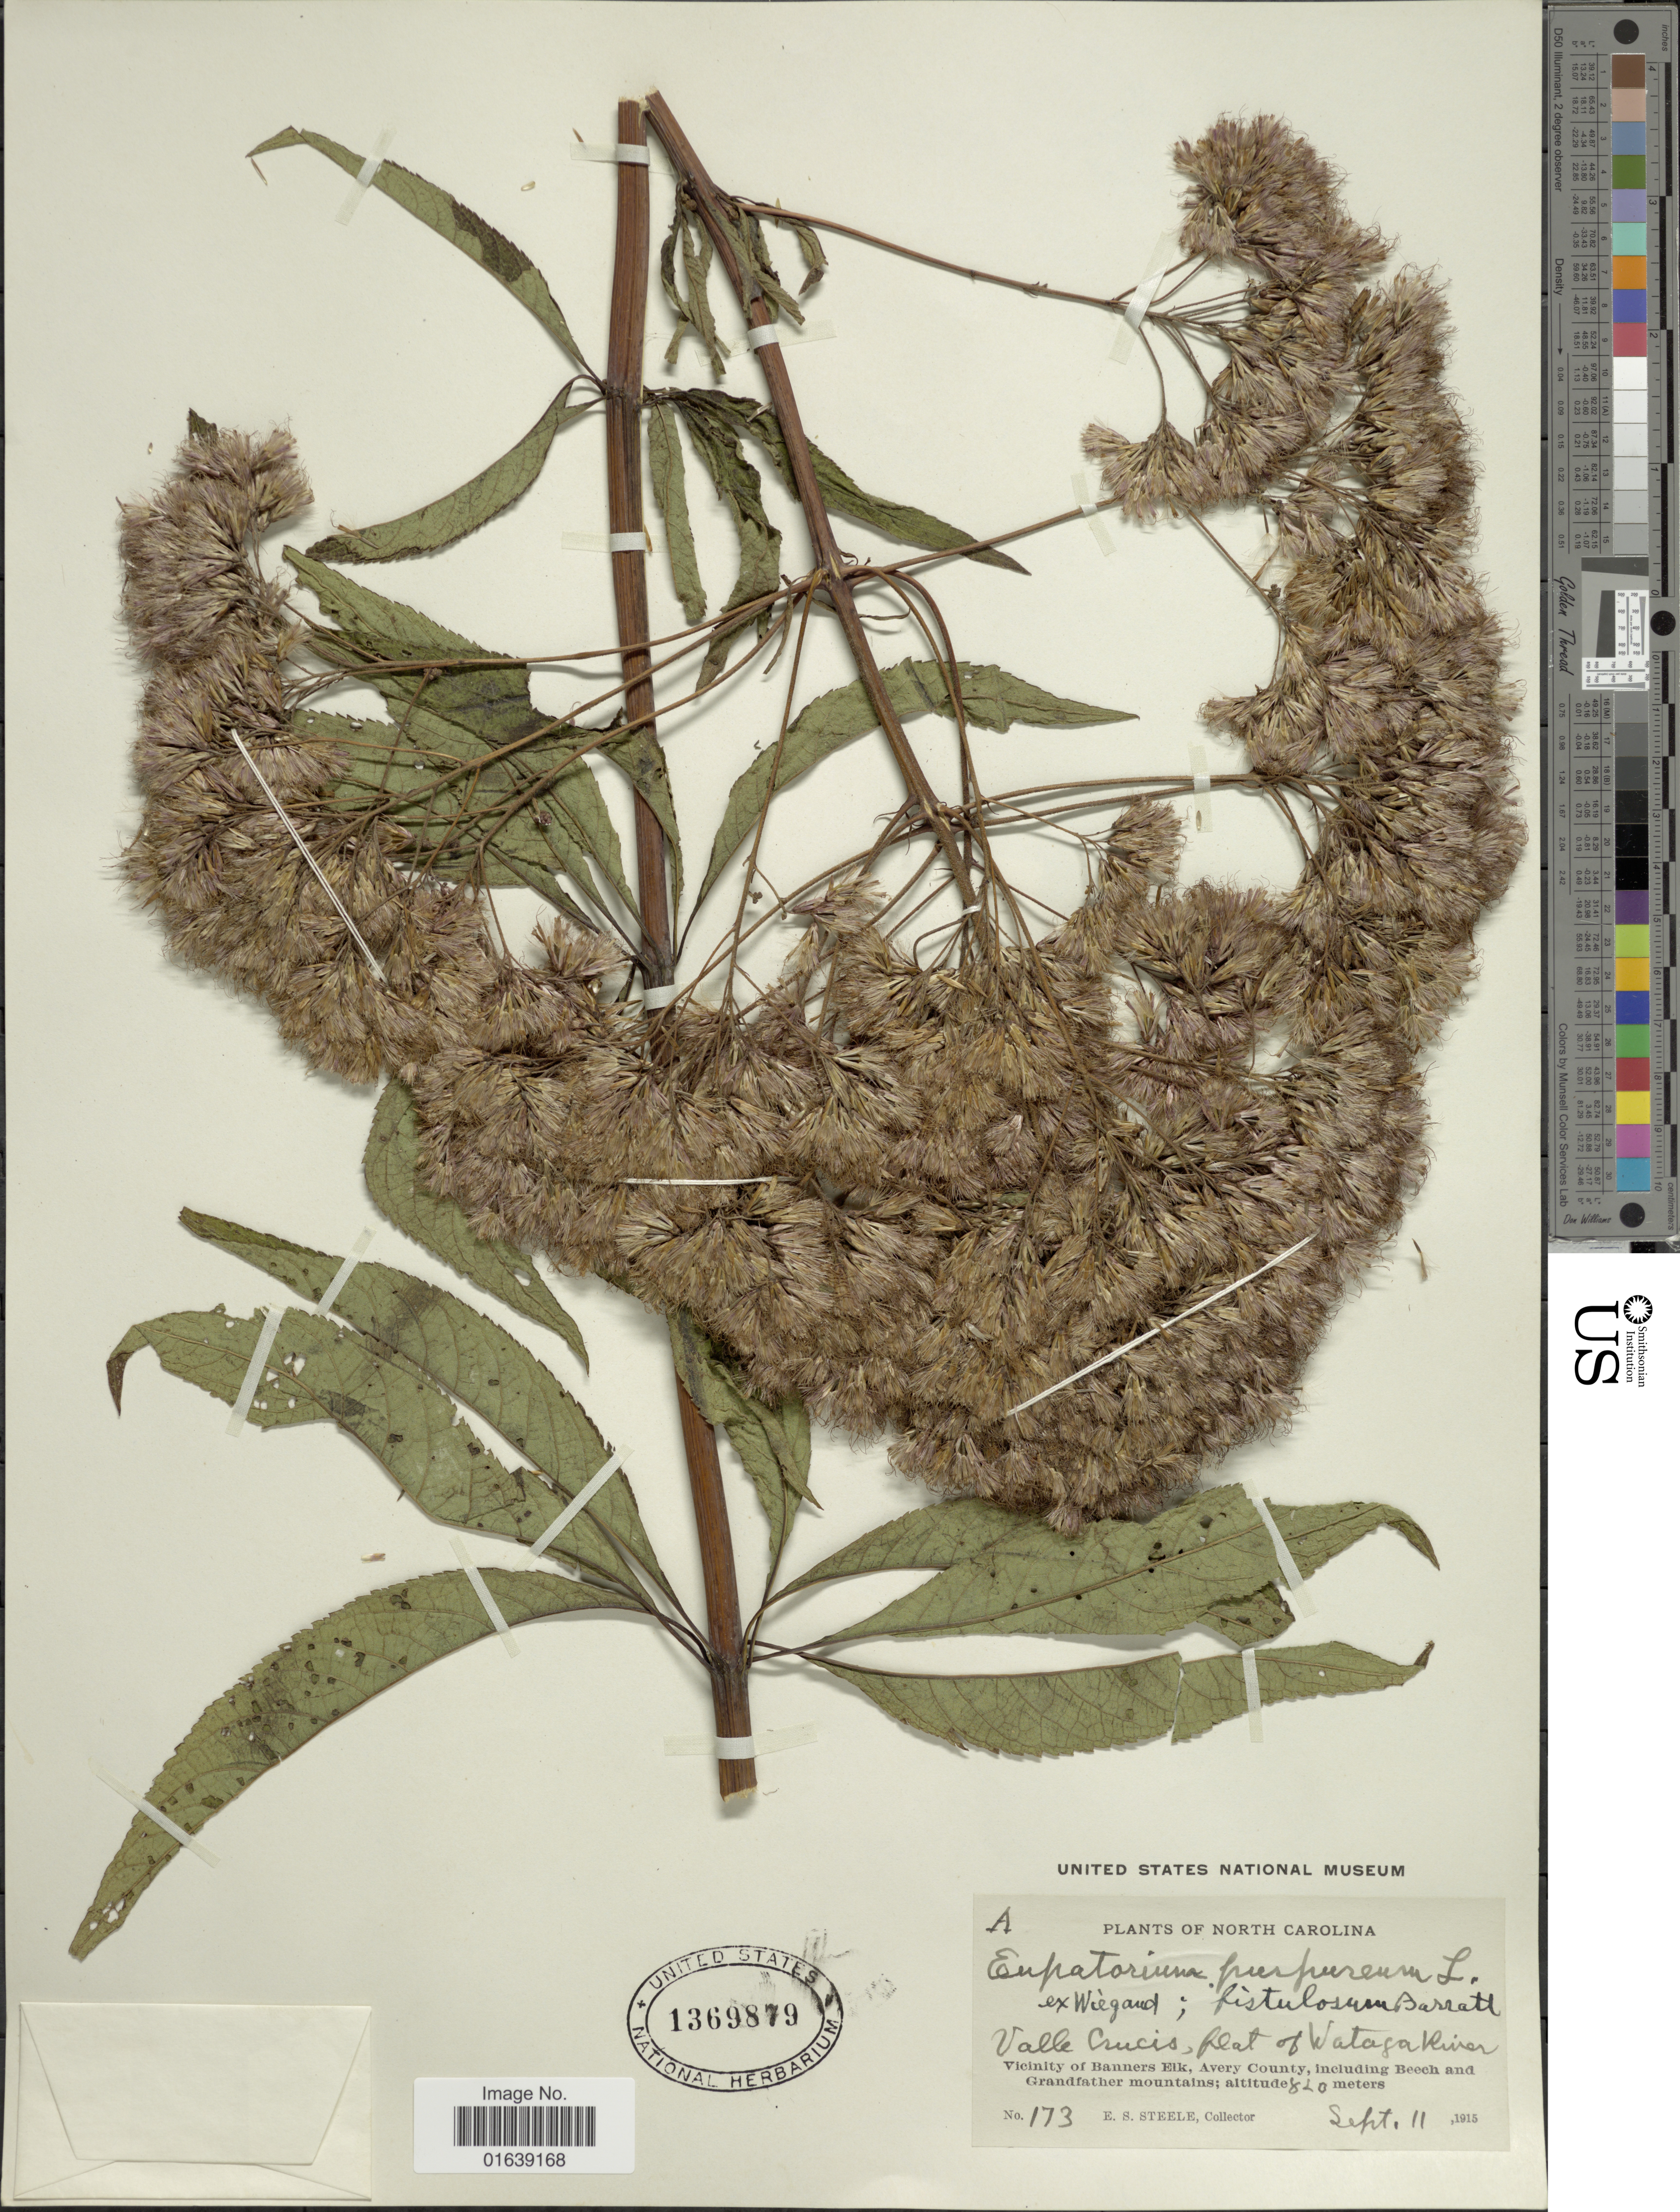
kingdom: Plantae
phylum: Tracheophyta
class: Magnoliopsida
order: Asterales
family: Asteraceae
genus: Eupatorium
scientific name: Eupatorium fistulosum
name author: Barratt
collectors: E. Steele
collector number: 173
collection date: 1915-09-11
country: United States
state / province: North Carolina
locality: North Carolina. Valle Crucis, flat of Wataga River. Vicinity of Banners Elk, Avery County, including Beech and Grandfather mountains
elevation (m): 820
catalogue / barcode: US 1369879